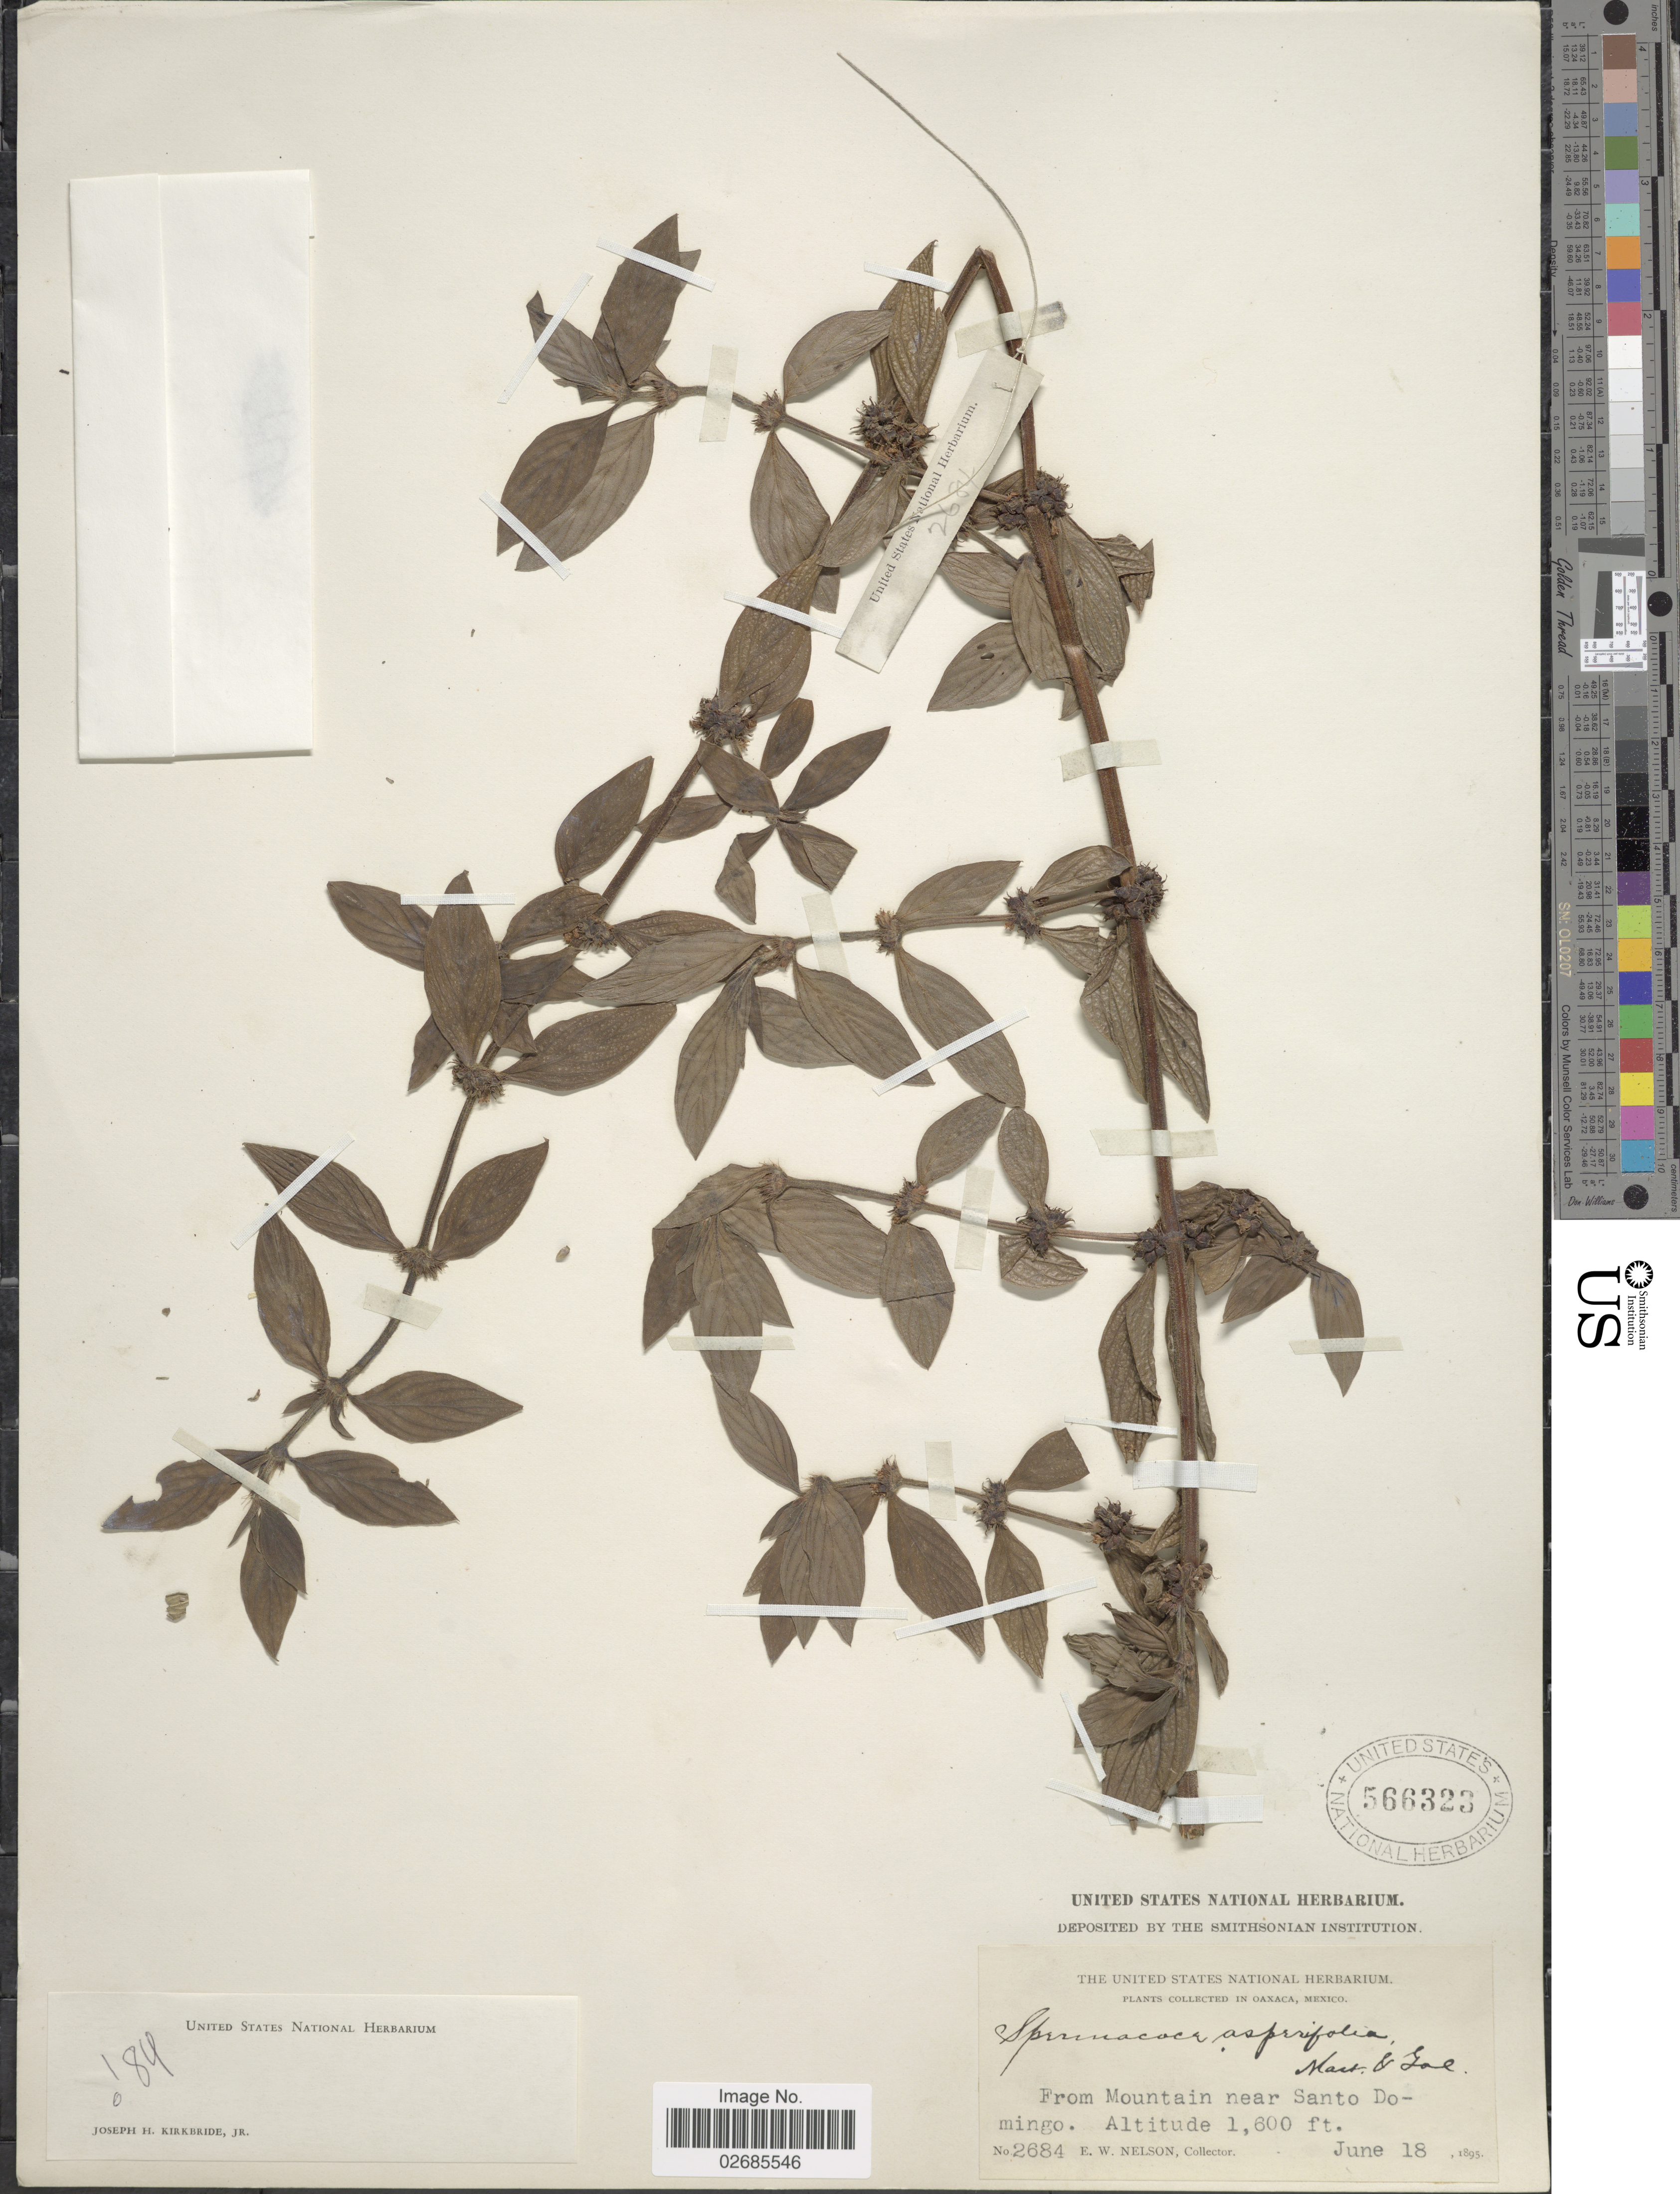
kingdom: Plantae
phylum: Tracheophyta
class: Magnoliopsida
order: Gentianales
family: Rubiaceae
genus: Borreria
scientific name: Borreria asperifolia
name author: (M. Martens & Galeotti) Rob.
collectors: E. W. Nelson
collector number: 2684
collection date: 1895-06-18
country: Mexico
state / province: Oaxaca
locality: From Mountain near Santo Domingo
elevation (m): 488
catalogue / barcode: US 566323